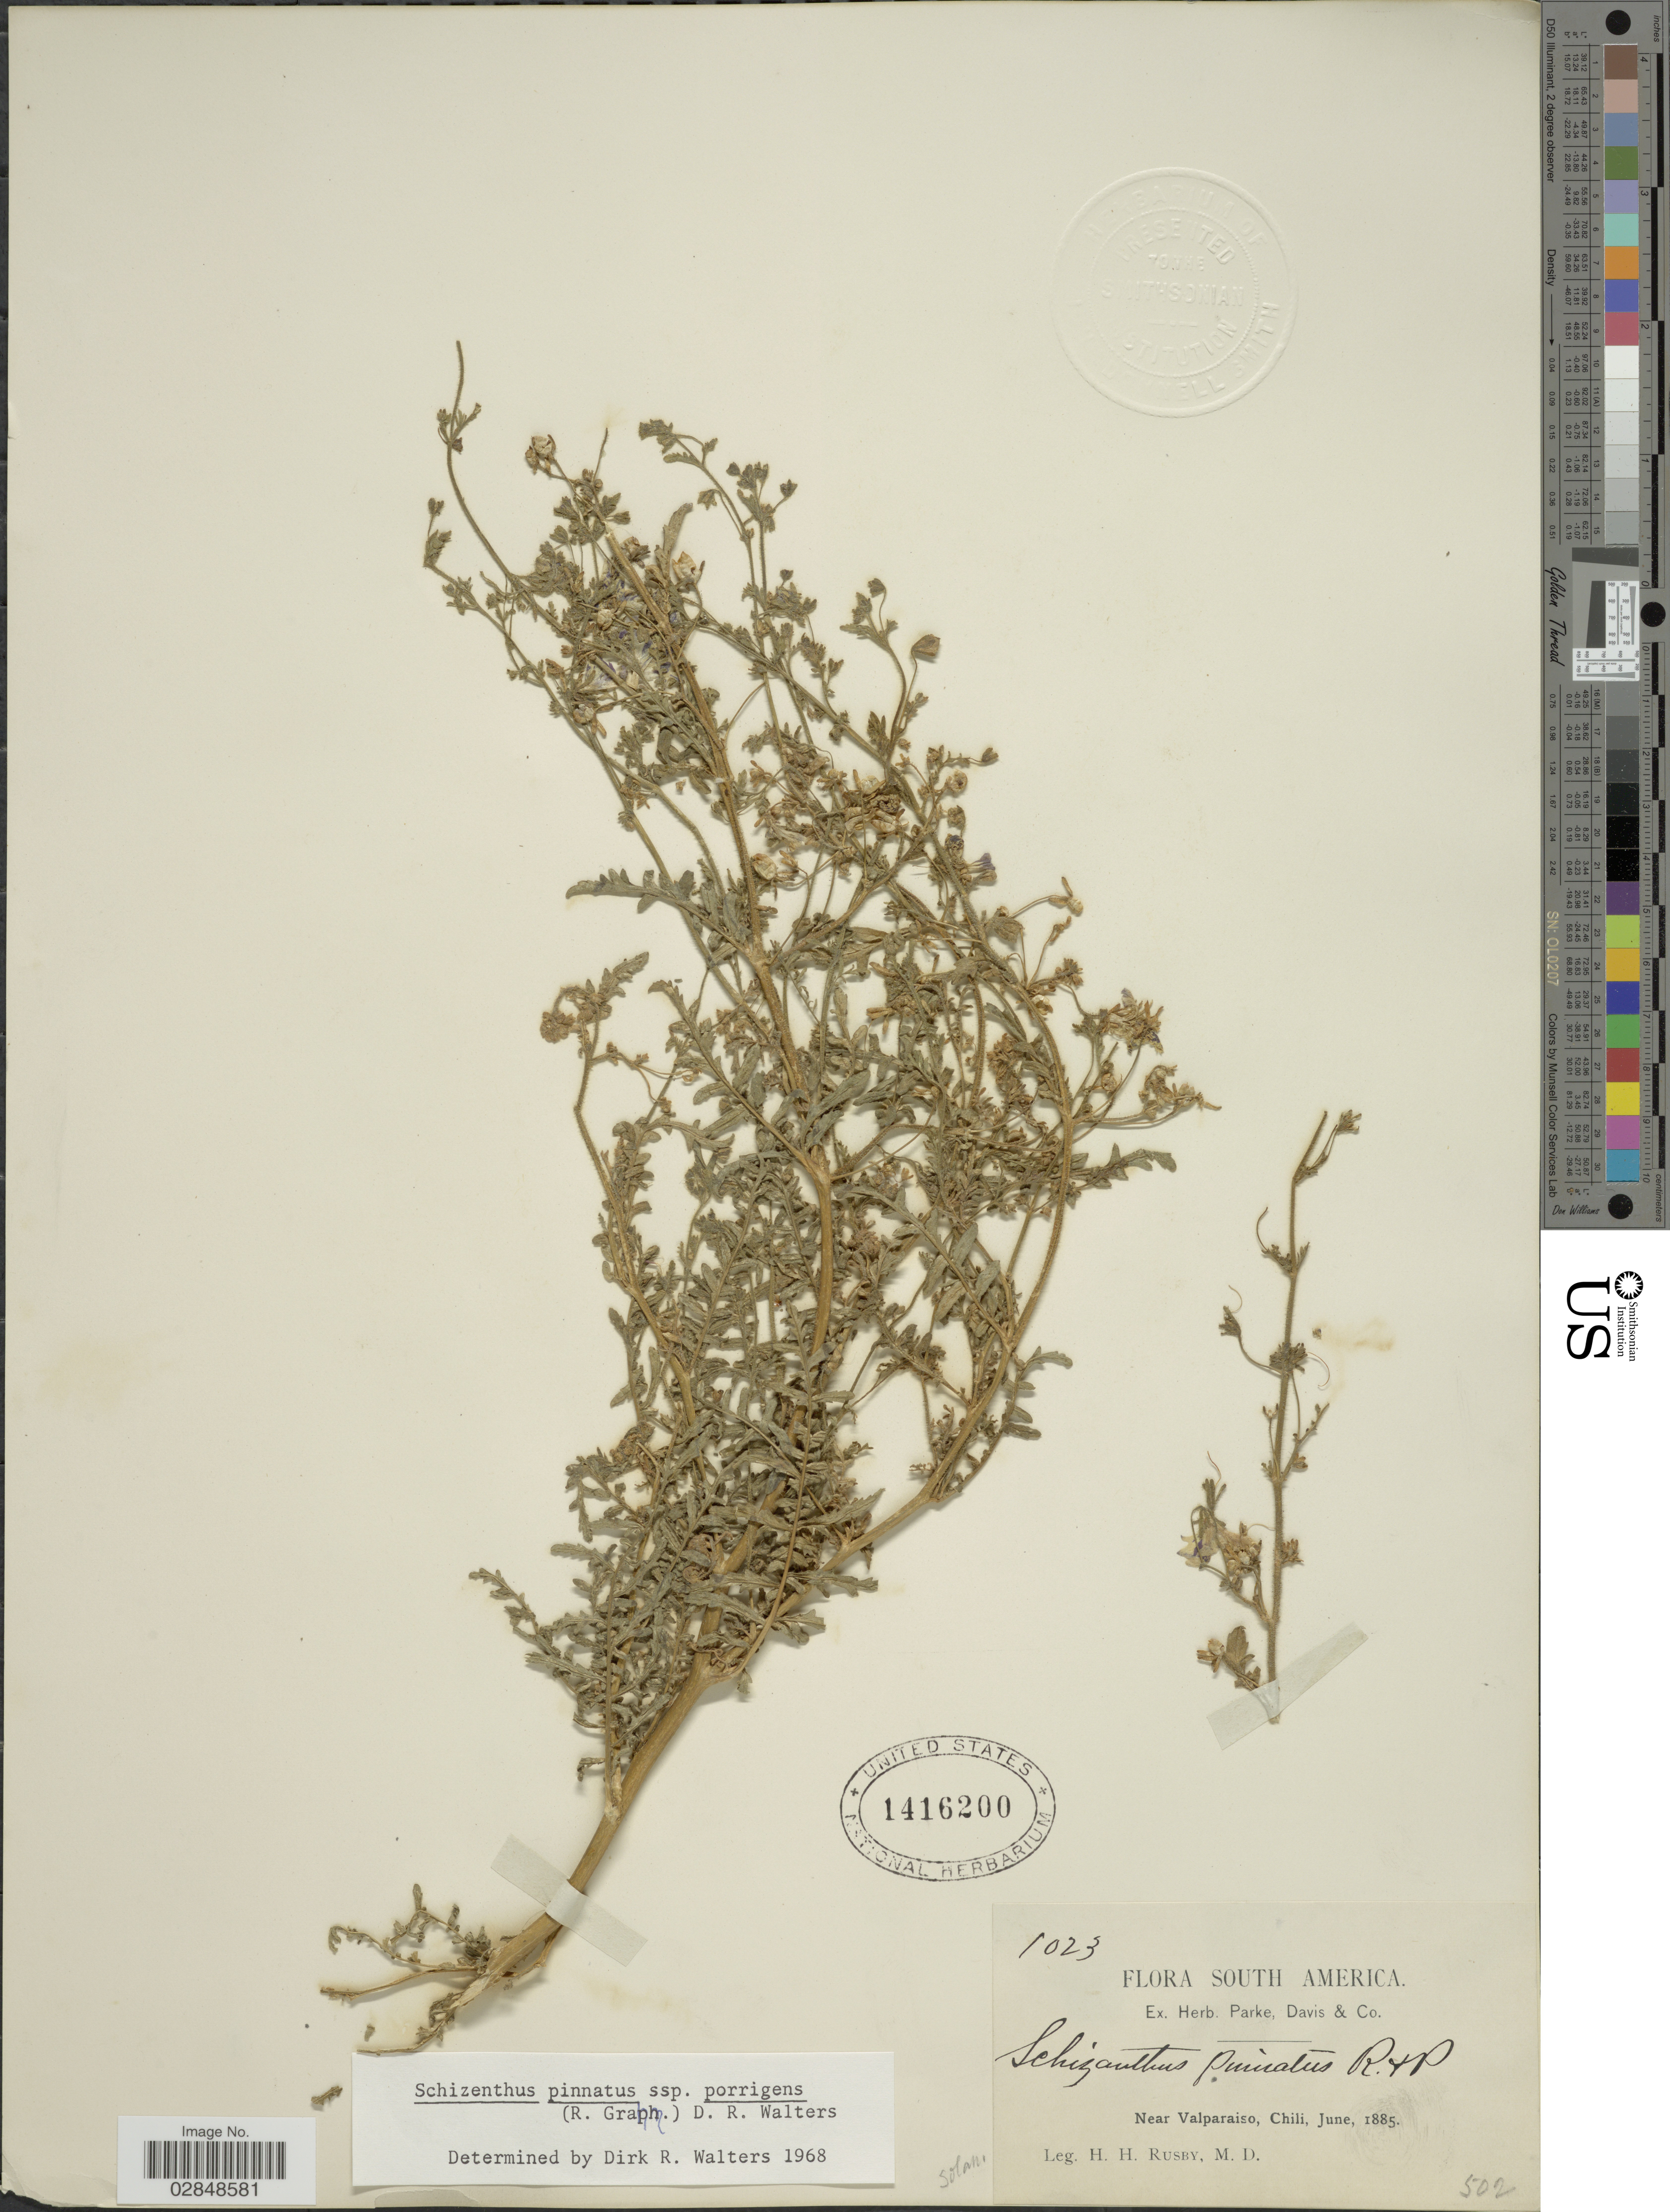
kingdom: Plantae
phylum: Tracheophyta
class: Magnoliopsida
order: Solanales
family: Solanaceae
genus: Schizanthus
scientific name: Schizanthus porrigens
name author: Graham ex Hook.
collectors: H. H. Rusby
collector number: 1023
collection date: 1885-06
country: Chile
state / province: Valparaíso (V)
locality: Near Valparaiso.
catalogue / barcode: US 1416200